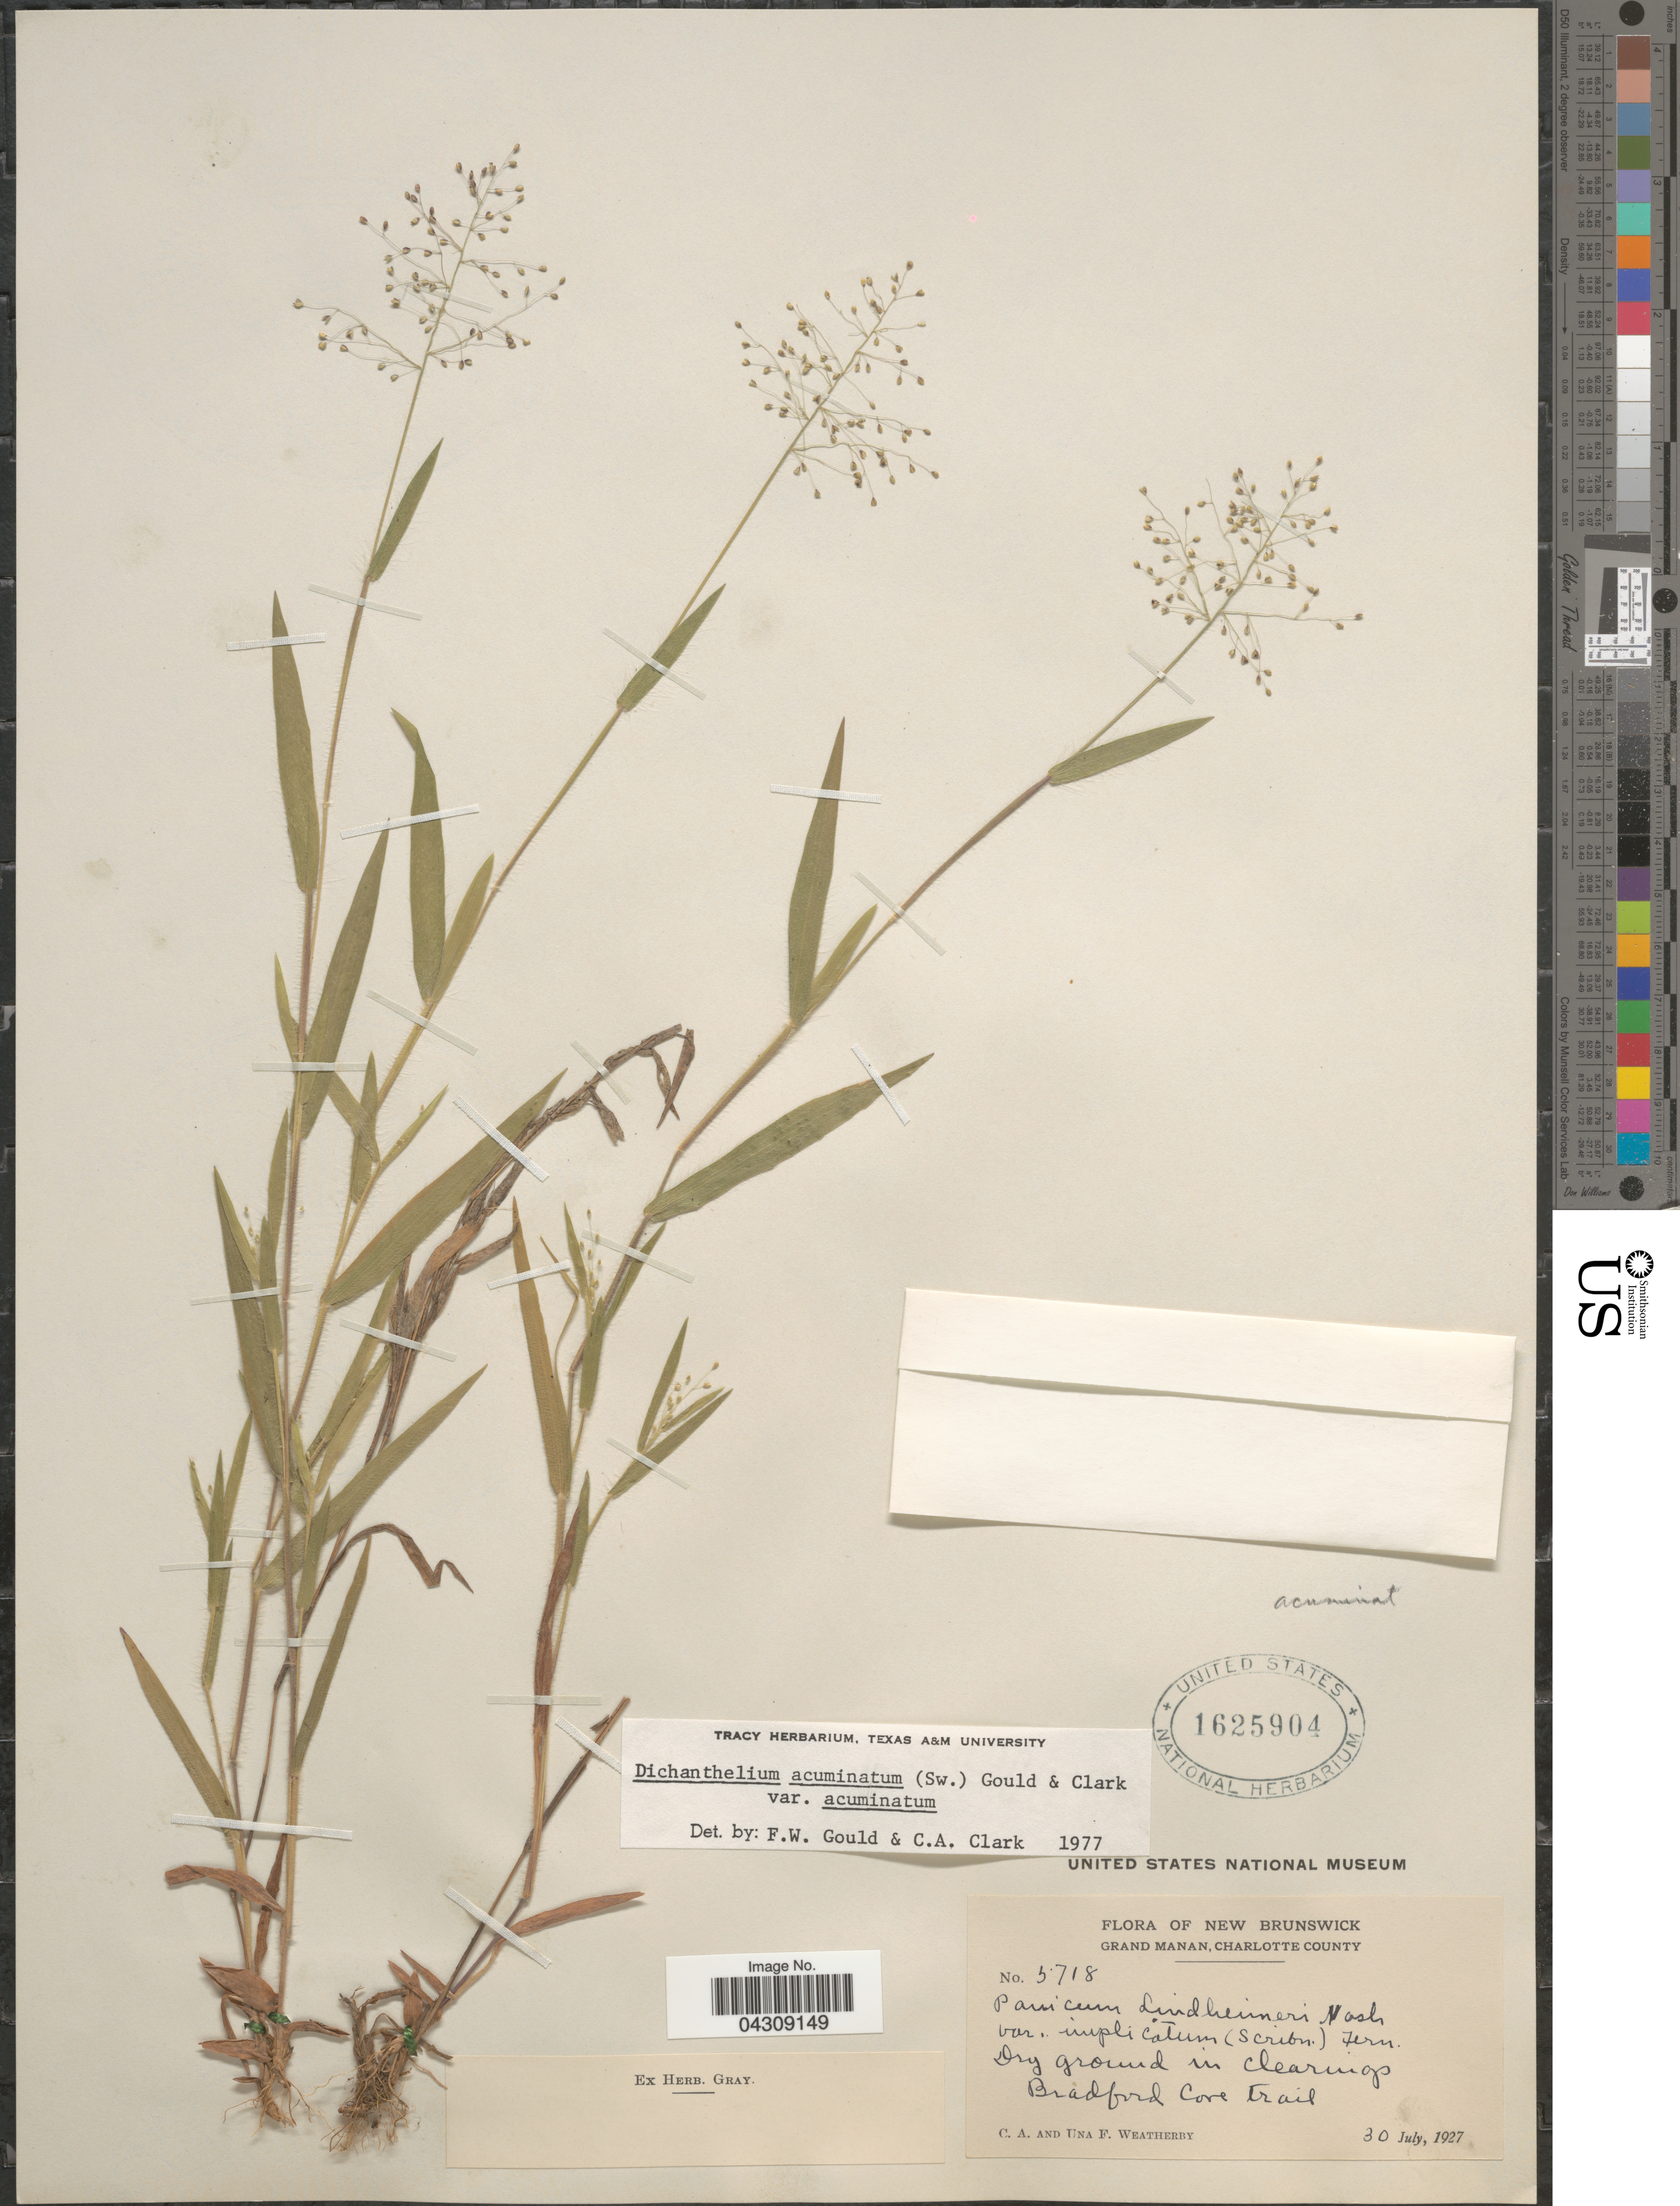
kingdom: Plantae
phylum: Tracheophyta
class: Liliopsida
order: Poales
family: Poaceae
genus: Dichanthelium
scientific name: Dichanthelium acuminatum var. acuminatum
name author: (Sw.) Gould & C.A. Clark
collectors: C. A. Weatherby & U. Weatherby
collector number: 5718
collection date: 1927-07-30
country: Canada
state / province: New Brunswick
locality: Grand Manan, Charlotte County. Bradford Cove Trail.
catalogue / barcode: US 1625904